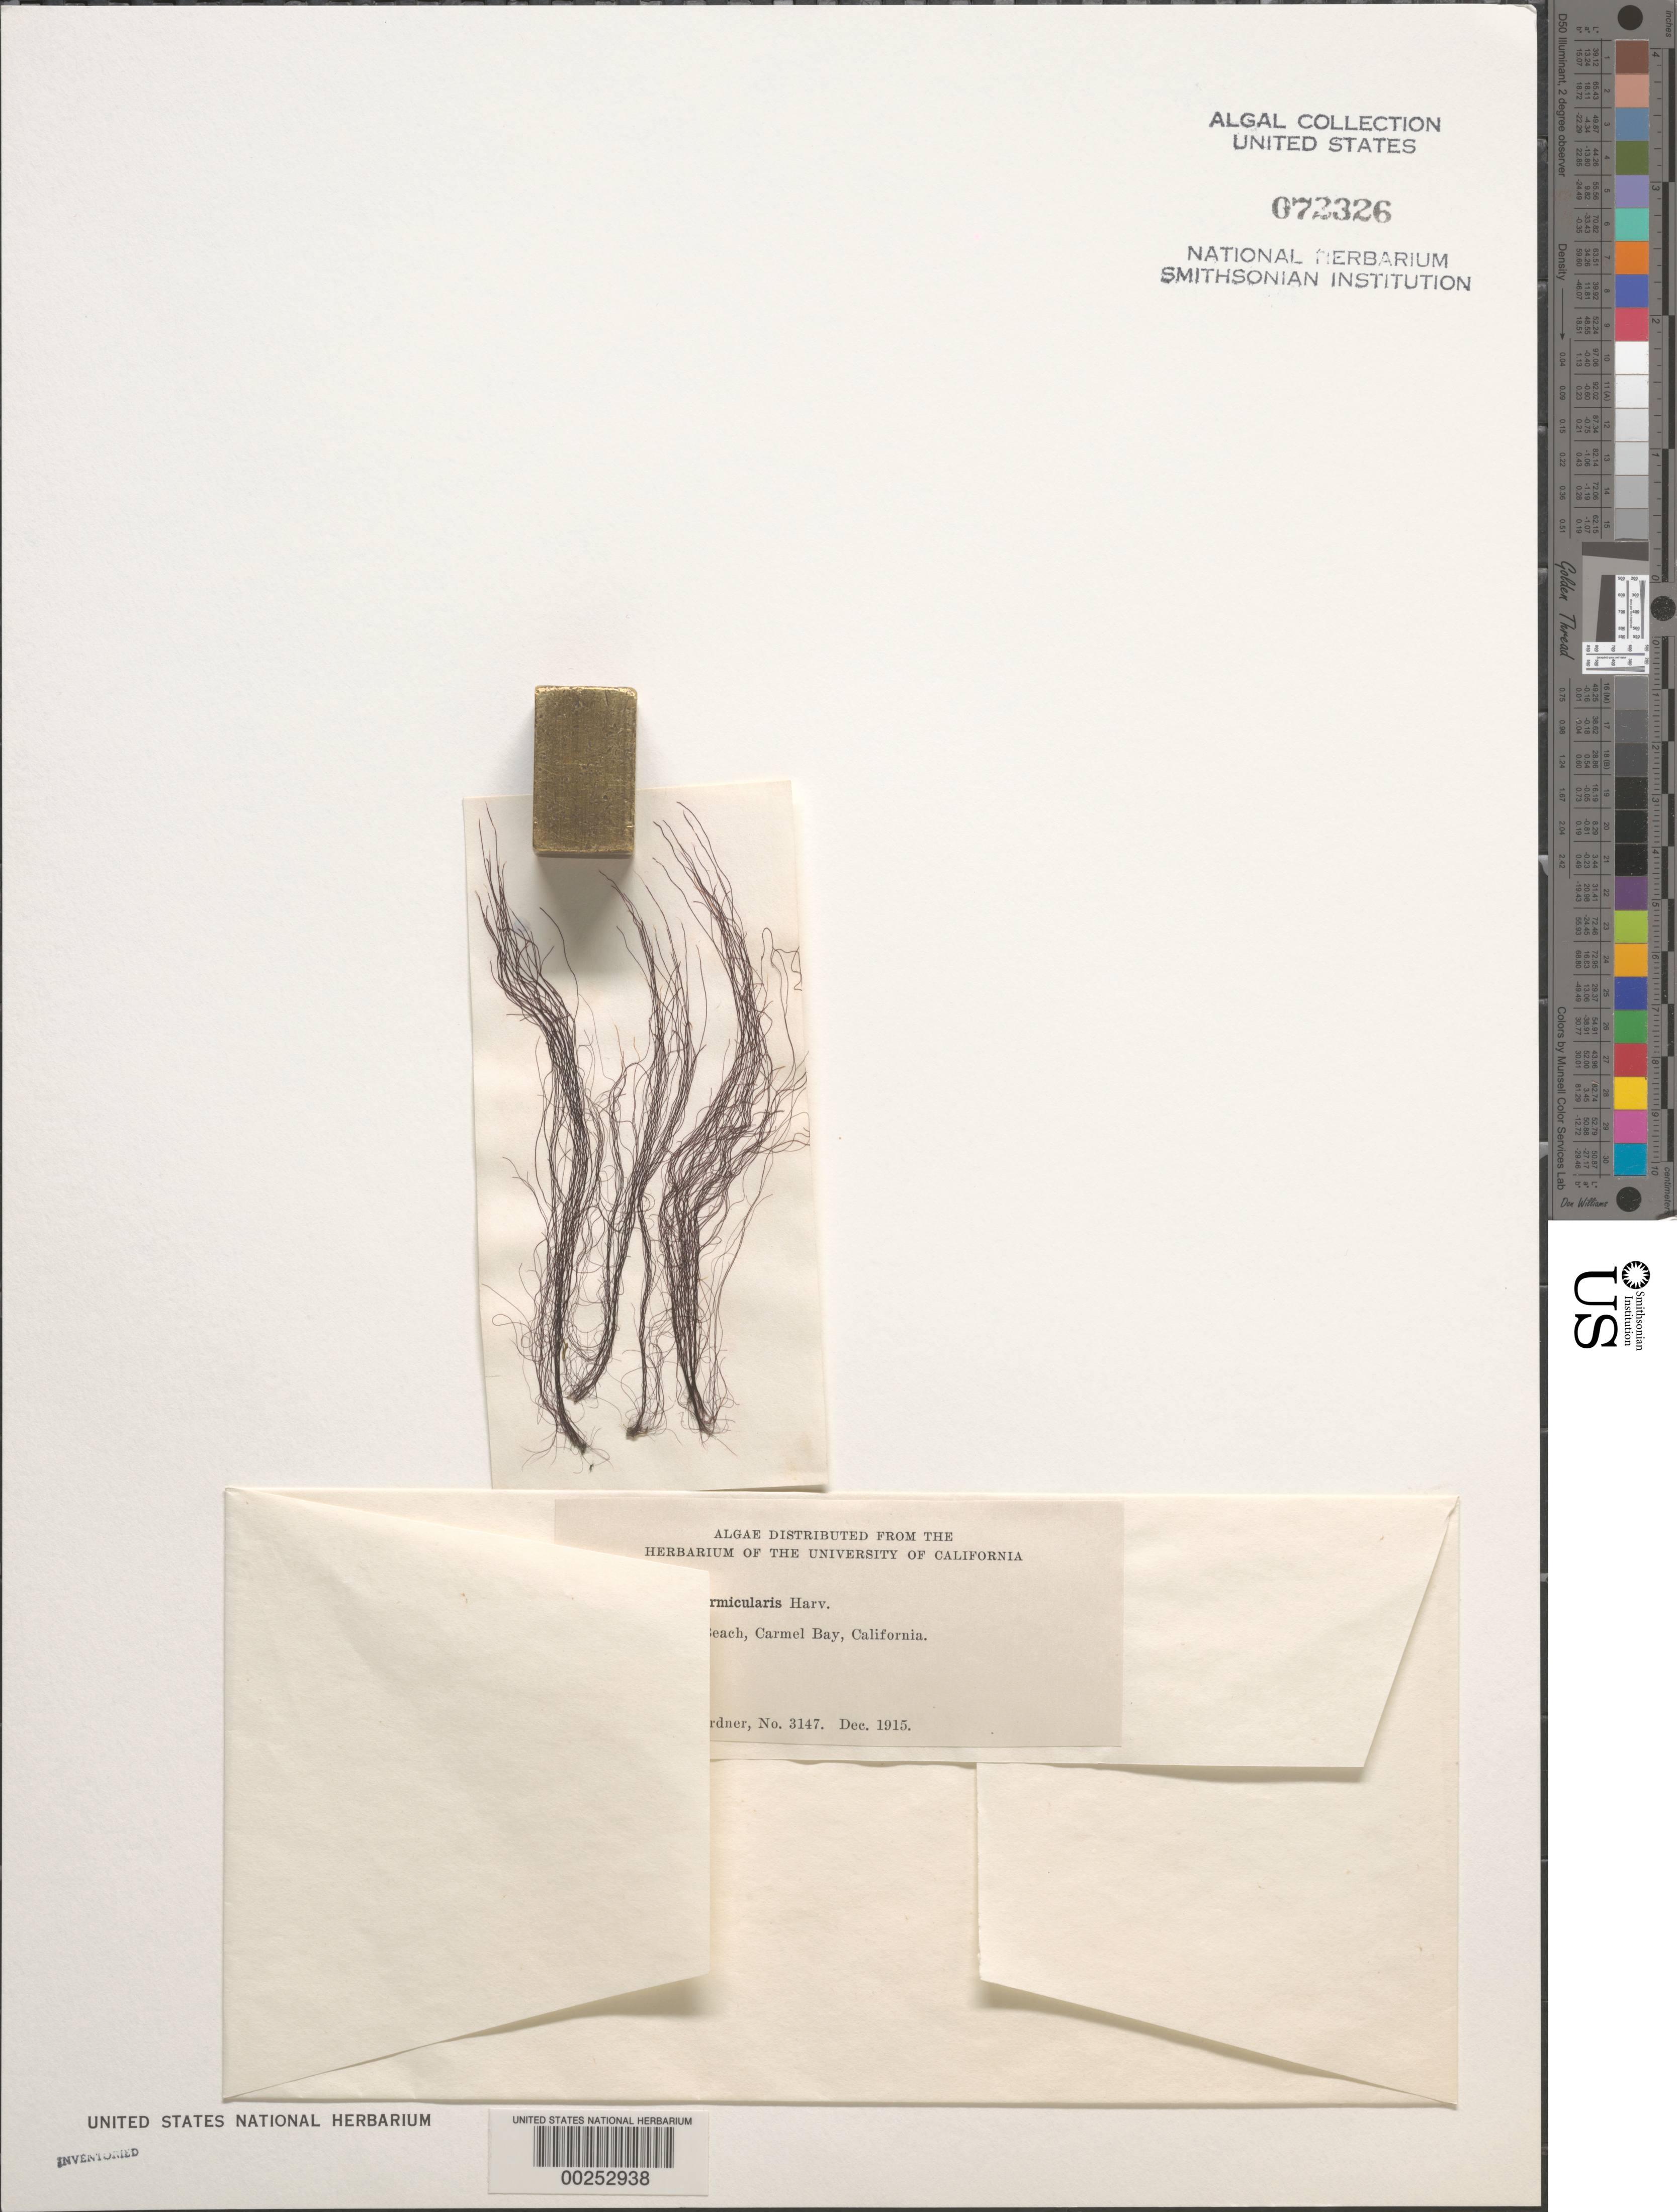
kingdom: Plantae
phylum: Rhodophyta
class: Bangiophyceae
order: Bangiales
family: Bangiaceae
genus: Bangia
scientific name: Bangia vermicularis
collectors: N. Gardner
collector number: NLG 3147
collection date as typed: Dec 1915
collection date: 1915-12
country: United States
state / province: California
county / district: Monterey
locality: Pebble Beach, Carmel Bay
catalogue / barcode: US 72326